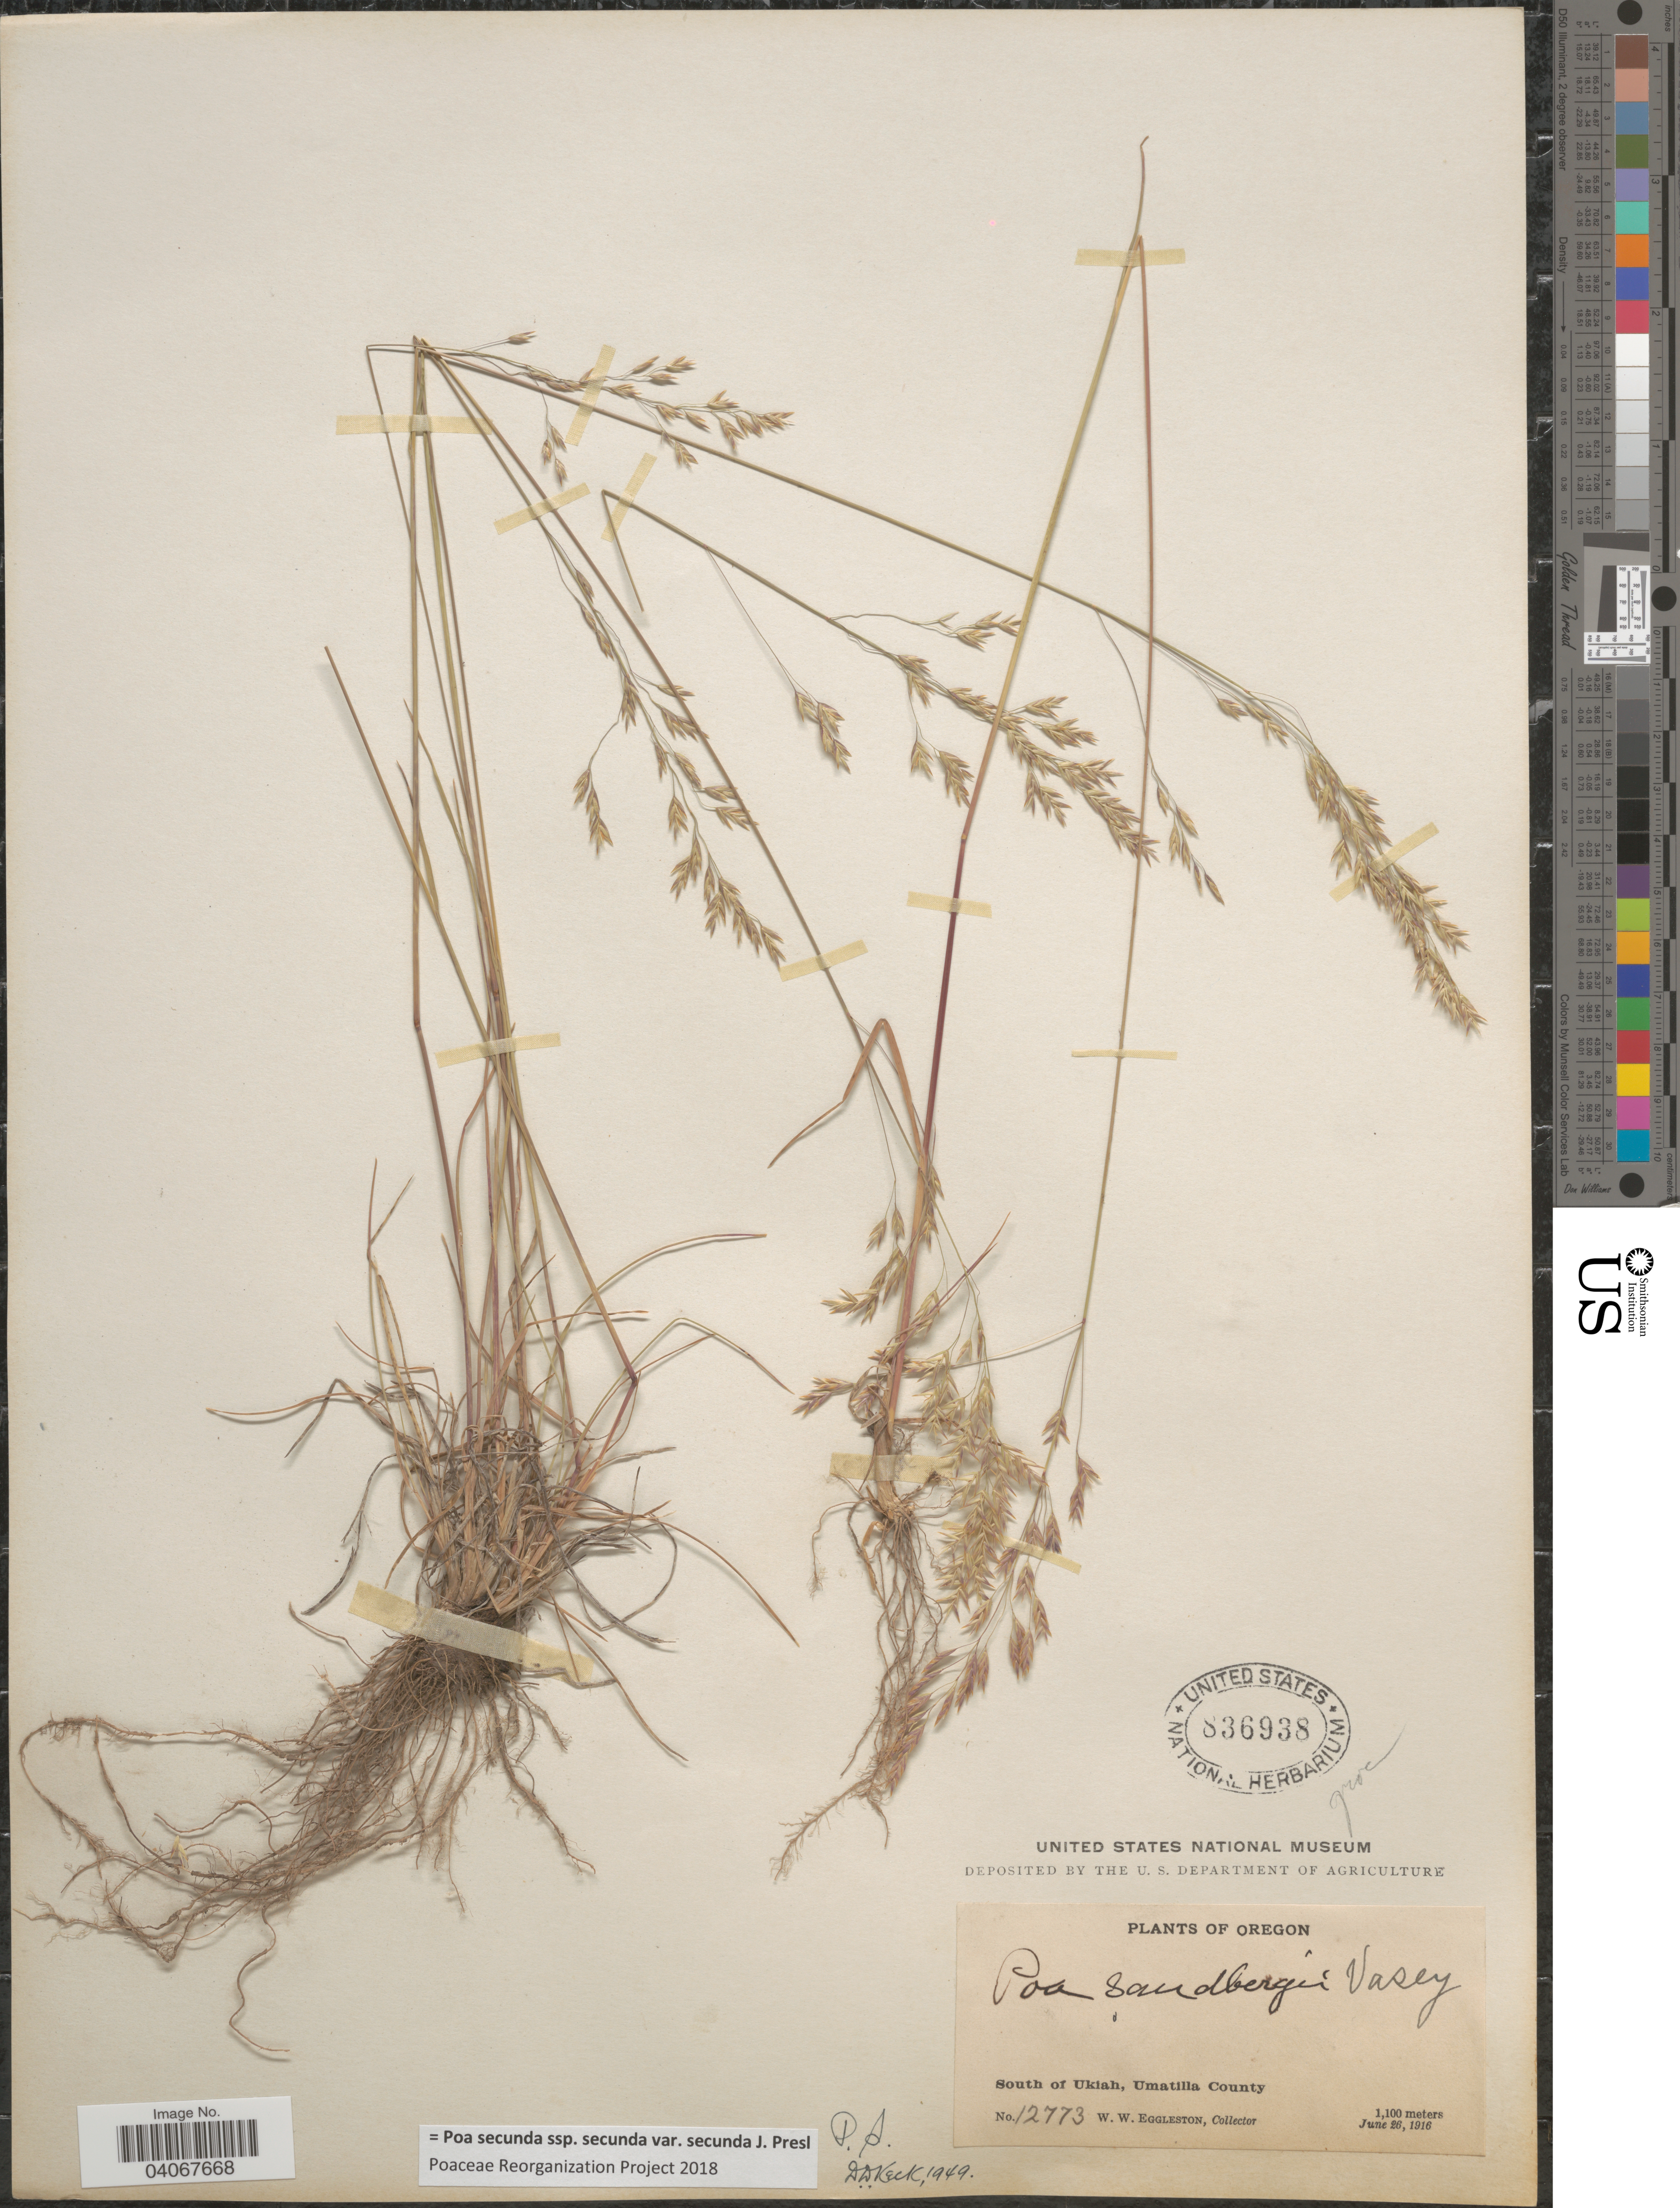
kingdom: Plantae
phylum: Tracheophyta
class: Liliopsida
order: Poales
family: Poaceae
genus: Poa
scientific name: Poa secunda subsp. secunda var. secunda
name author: J. Presl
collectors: W. W. Eggleston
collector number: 12773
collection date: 1916-06-26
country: United States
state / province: Oregon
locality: South of Ukiah, Umatilla County.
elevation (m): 1100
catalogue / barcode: US 836938